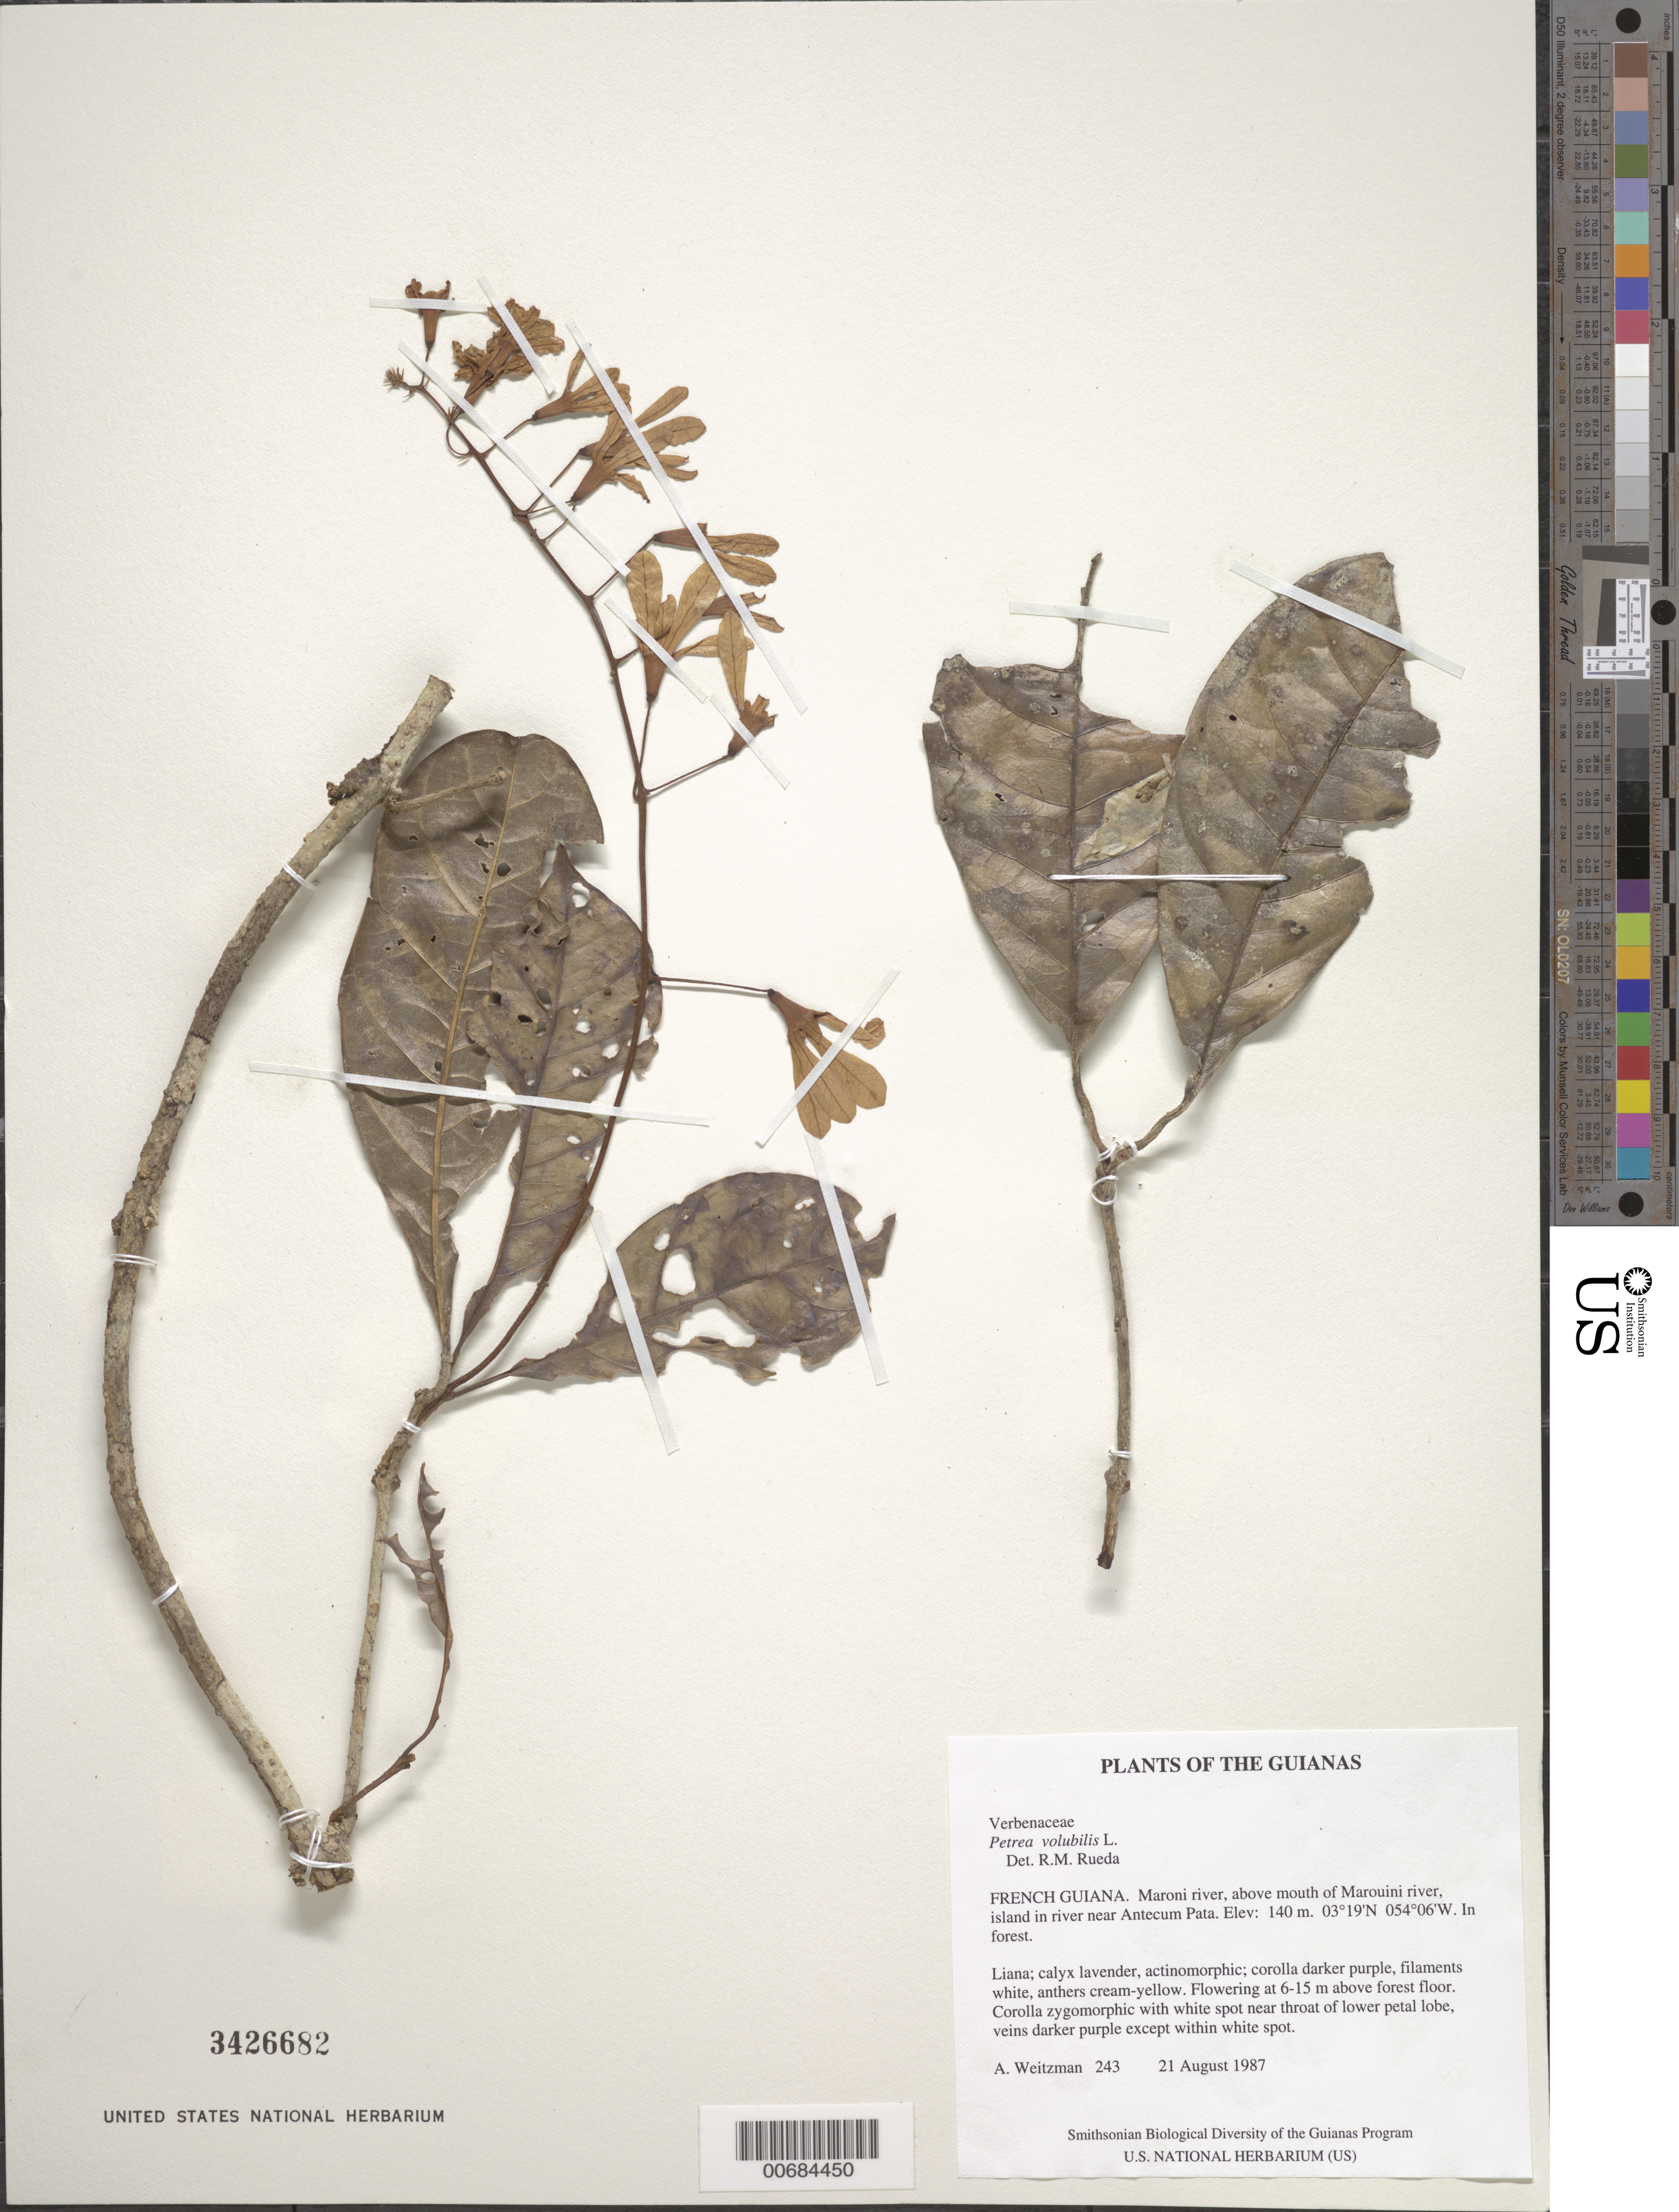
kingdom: Plantae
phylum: Tracheophyta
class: Magnoliopsida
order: Lamiales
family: Verbenaceae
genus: Petrea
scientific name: Petrea volubilis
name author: L.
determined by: Rueda, R. M.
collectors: A. L. Weitzman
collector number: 243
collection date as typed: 21 August 1987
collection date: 1987-08-21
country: French Guiana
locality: Maroni river, above mouth of Marouini river, island in river near Antecum Pata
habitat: In forest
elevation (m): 140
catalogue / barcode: US 3426682